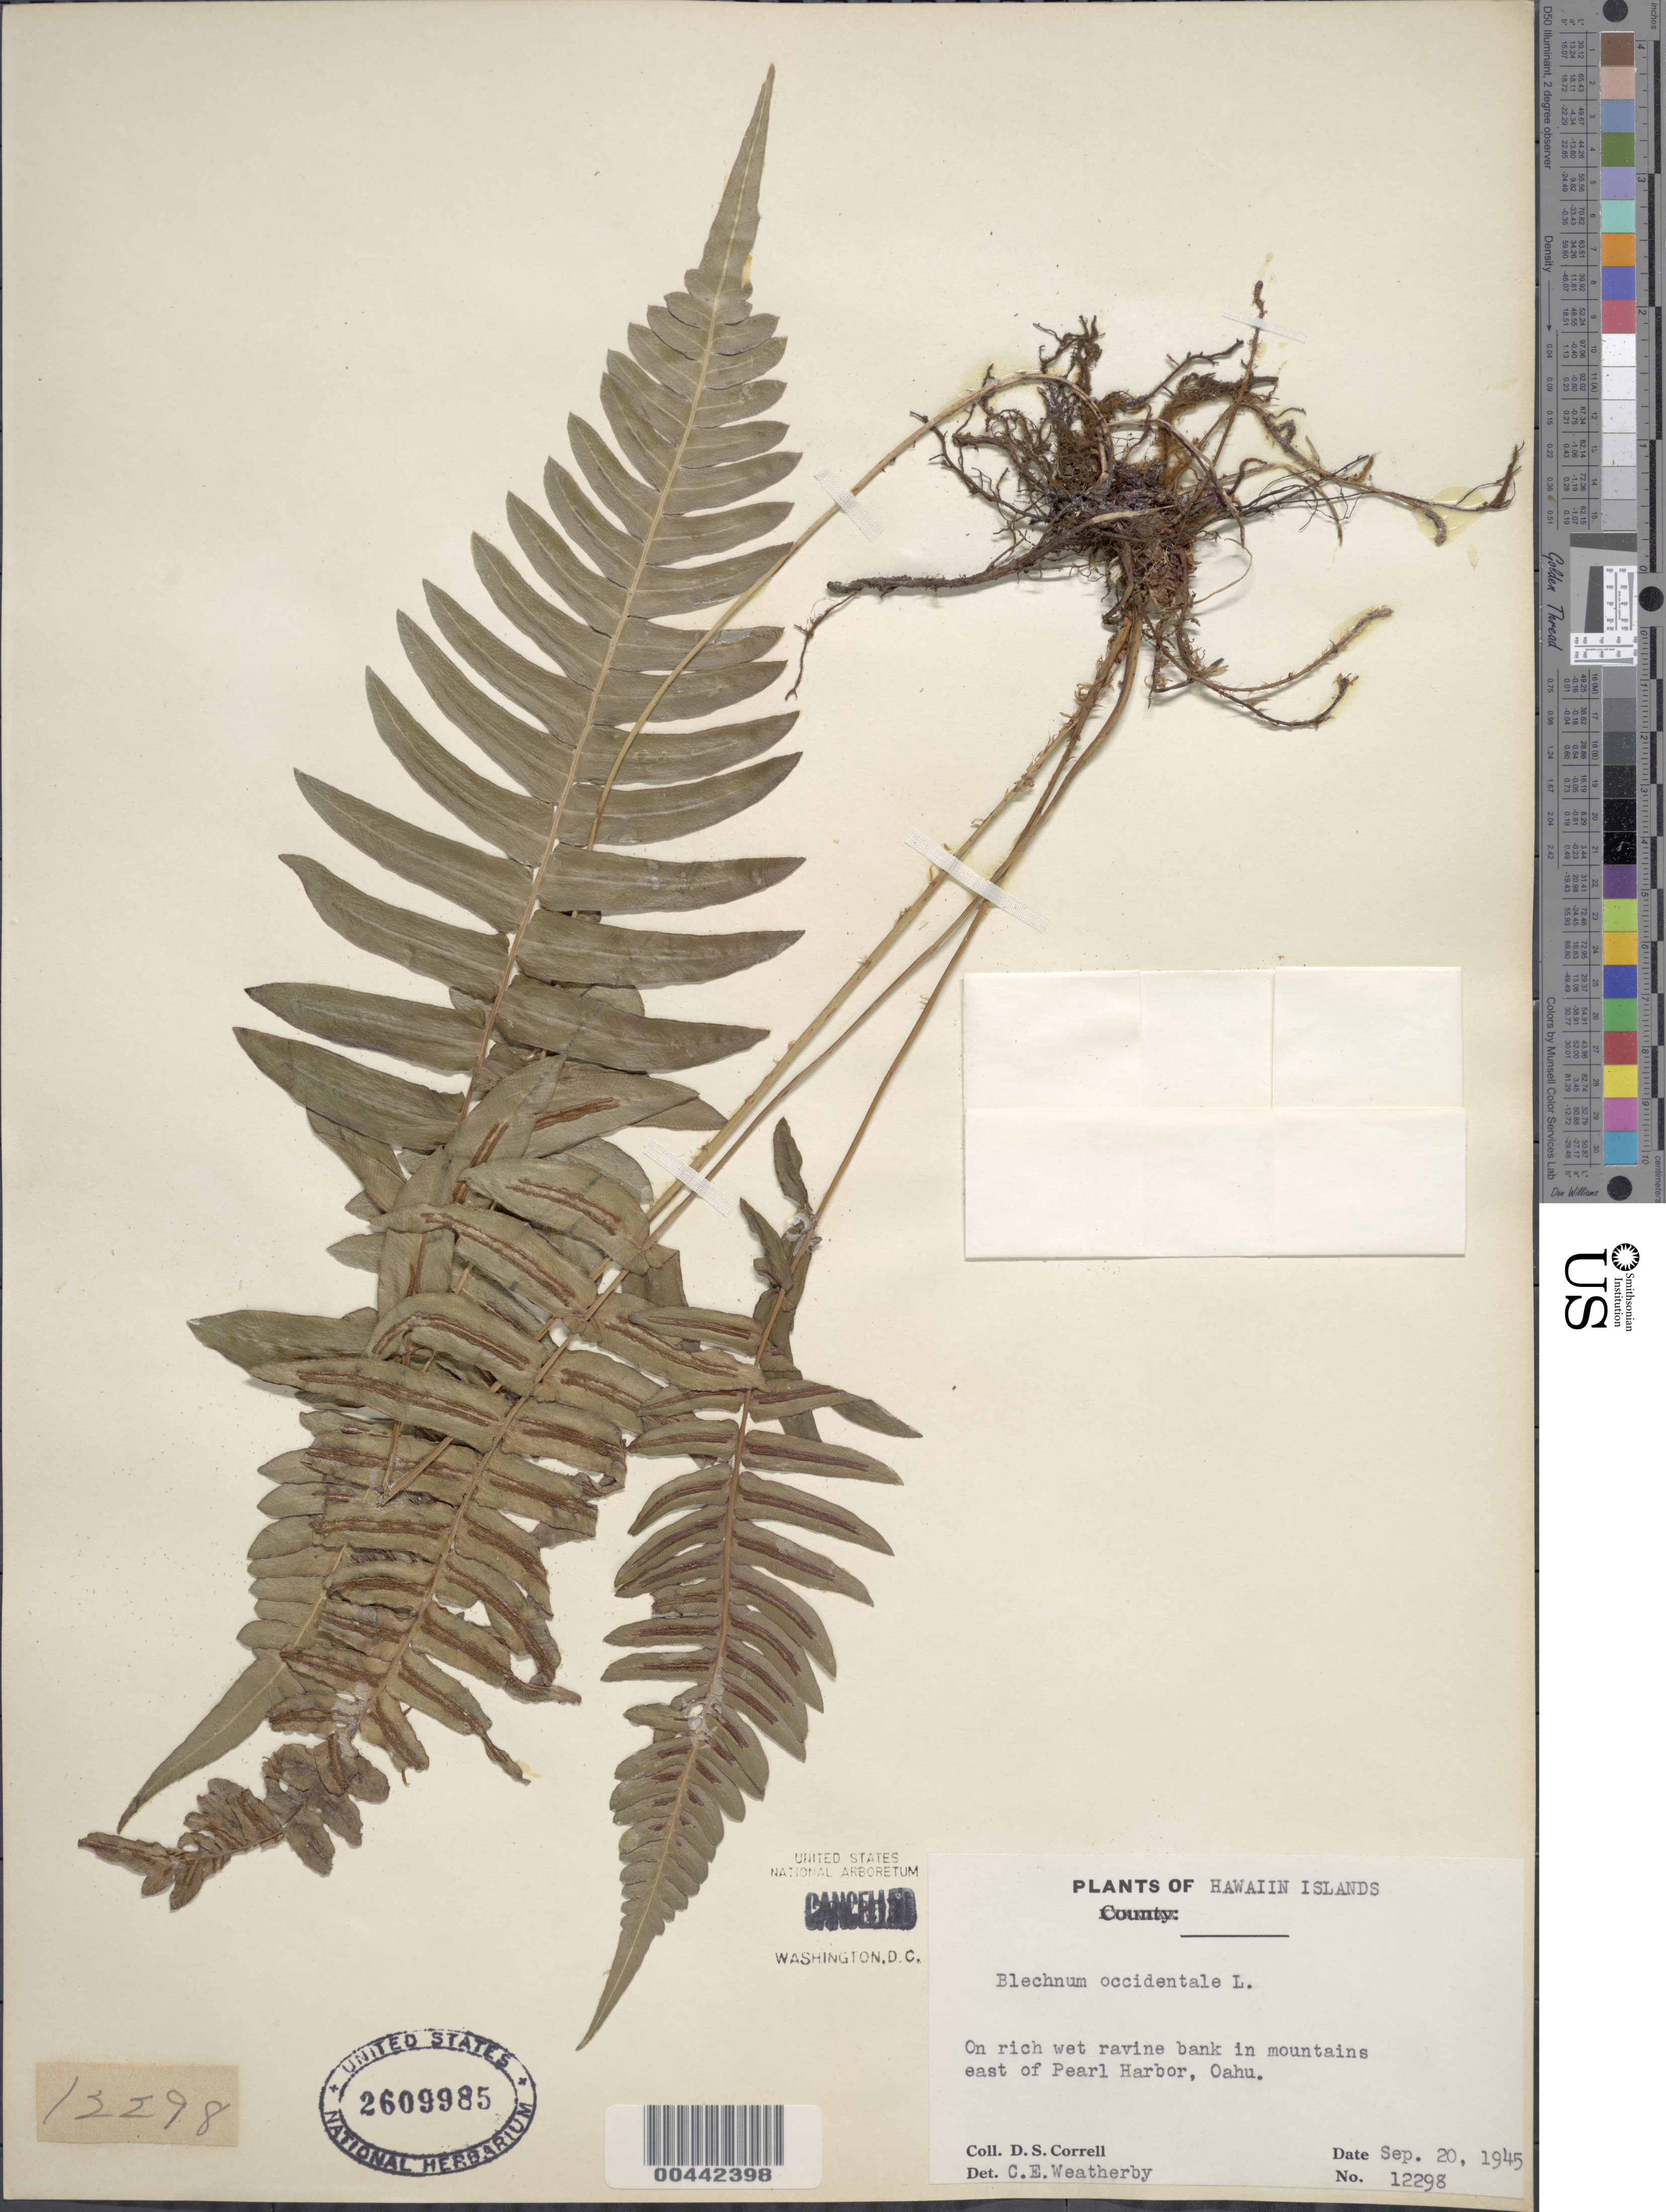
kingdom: Plantae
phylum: Tracheophyta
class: Polypodiopsida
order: Polypodiales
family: Blechnaceae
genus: Blechnum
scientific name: Blechnum appendiculatum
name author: Willd.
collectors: D. S. Correll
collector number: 12298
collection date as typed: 20 Sep 1945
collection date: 1945-09-20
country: United States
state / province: Hawaii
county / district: Honolulu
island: Oahu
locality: Mts. E of Pearl Harbor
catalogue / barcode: US 2609985